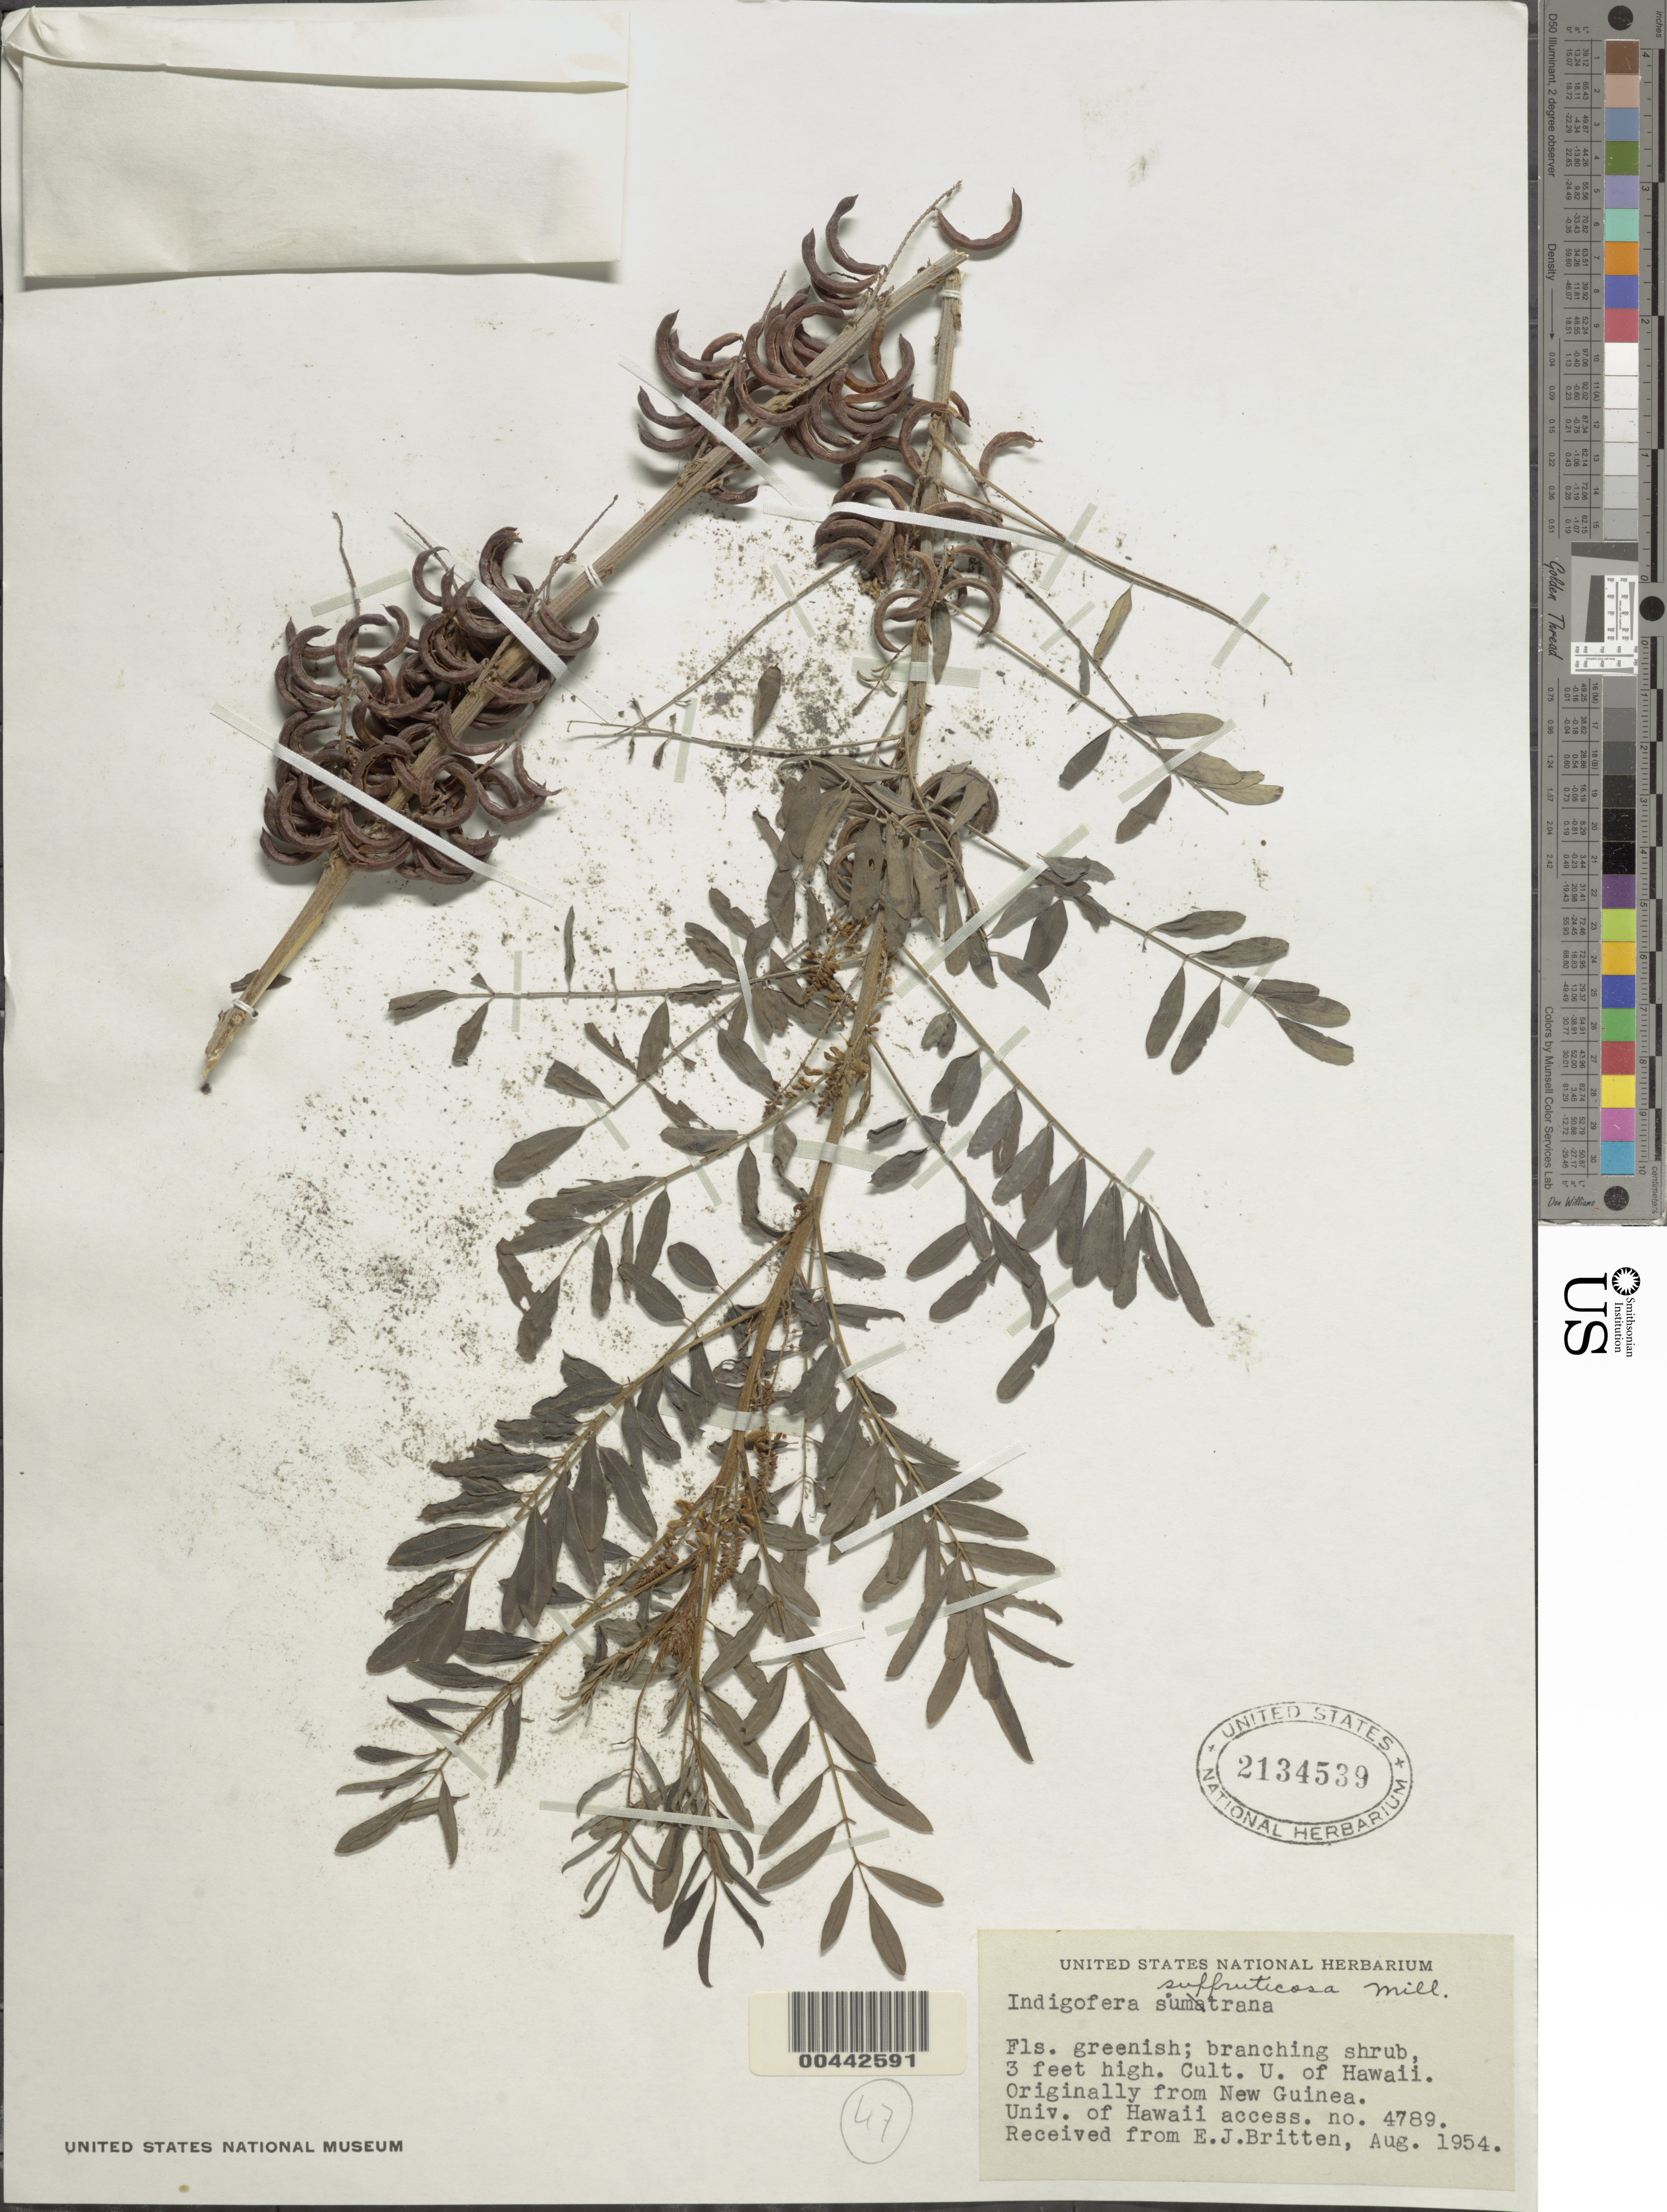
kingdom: Plantae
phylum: Tracheophyta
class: Magnoliopsida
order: Fabales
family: Fabaceae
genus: Indigofera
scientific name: Indigofera suffruticosa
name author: Mill.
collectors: E. Britten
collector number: UH acc. 4789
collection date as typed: Aug 1954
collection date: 1954-08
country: United States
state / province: Hawaii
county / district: Hawaii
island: Hawaii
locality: Cult. U of Hawaii. Originally from New Guinea.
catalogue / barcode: US 2134539